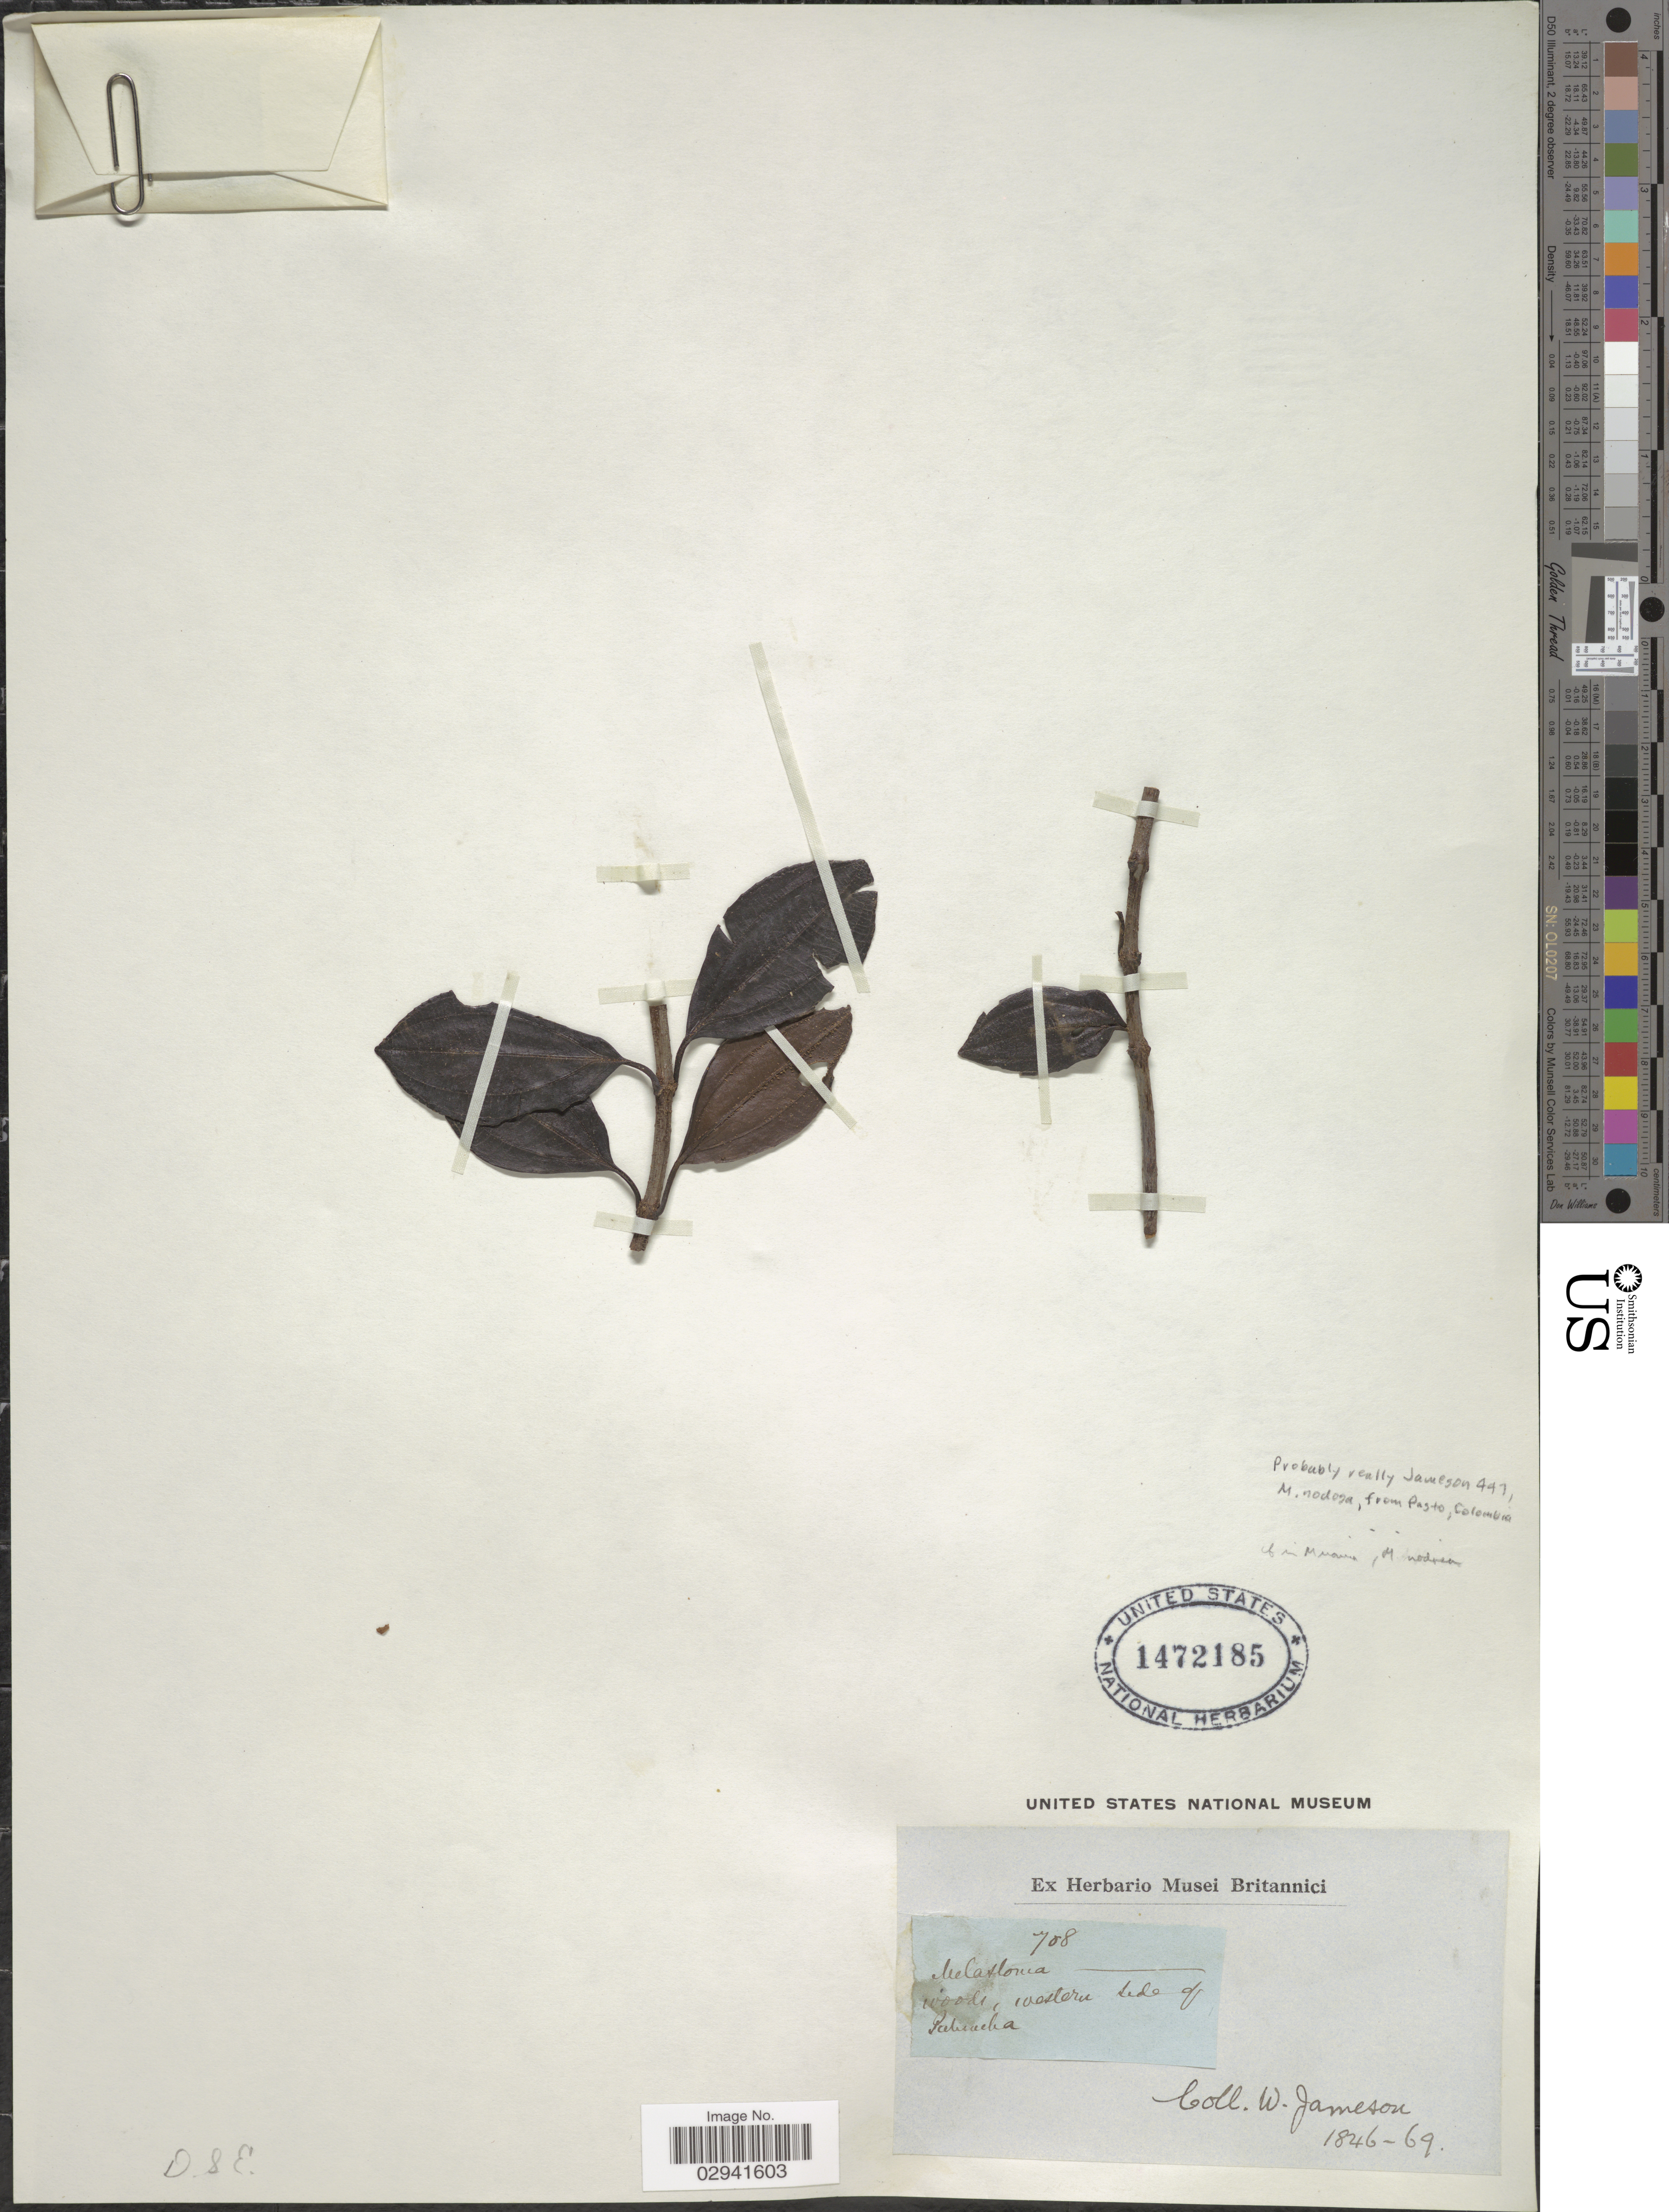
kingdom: Plantae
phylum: Tracheophyta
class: Magnoliopsida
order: Myrtales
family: Melastomataceae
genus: Miconia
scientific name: Miconia nodosa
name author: Cogn.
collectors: W. Jameson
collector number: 69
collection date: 1846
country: Colombia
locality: Woods, western side of Pakcacha [interpreted].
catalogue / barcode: US 1472185